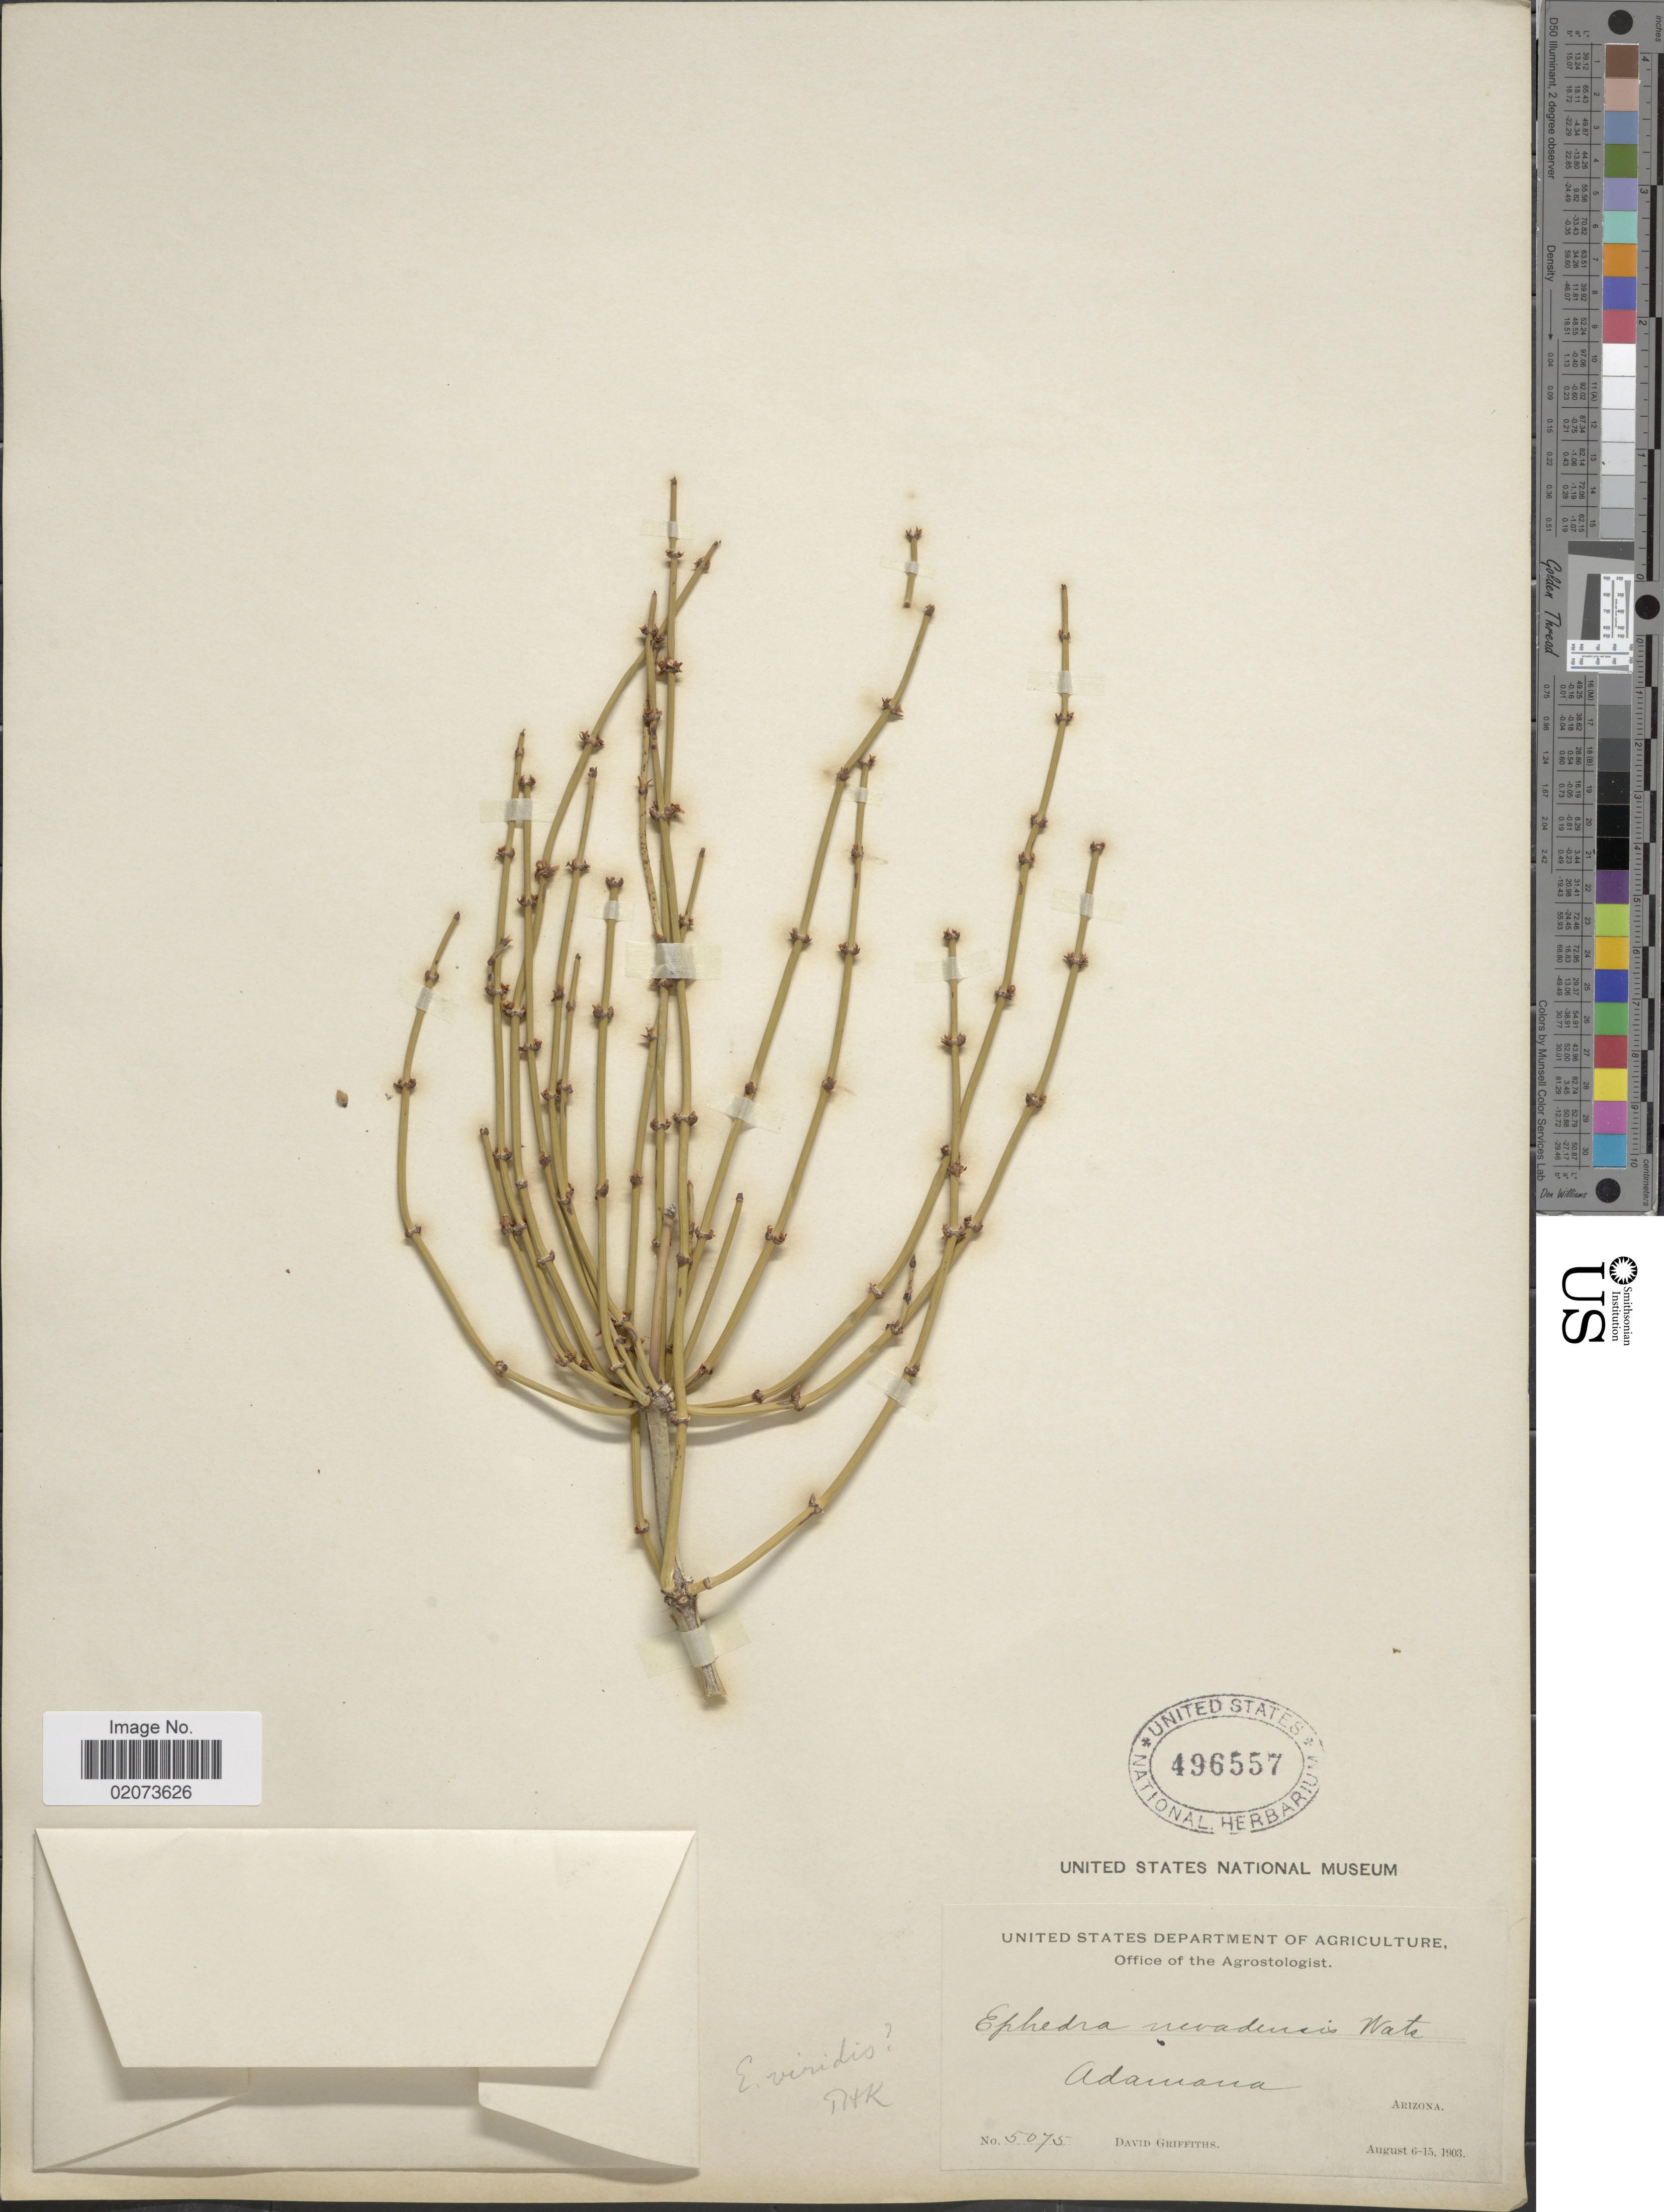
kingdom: Plantae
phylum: Tracheophyta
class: Gnetopsida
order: Ephedrales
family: Ephedraceae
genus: Ephedra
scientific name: Ephedra viridis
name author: Coville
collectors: D. Griffiths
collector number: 5075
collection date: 1903-08-06/1903-08-15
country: United States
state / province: Arizona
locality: Adamana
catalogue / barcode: US 496557